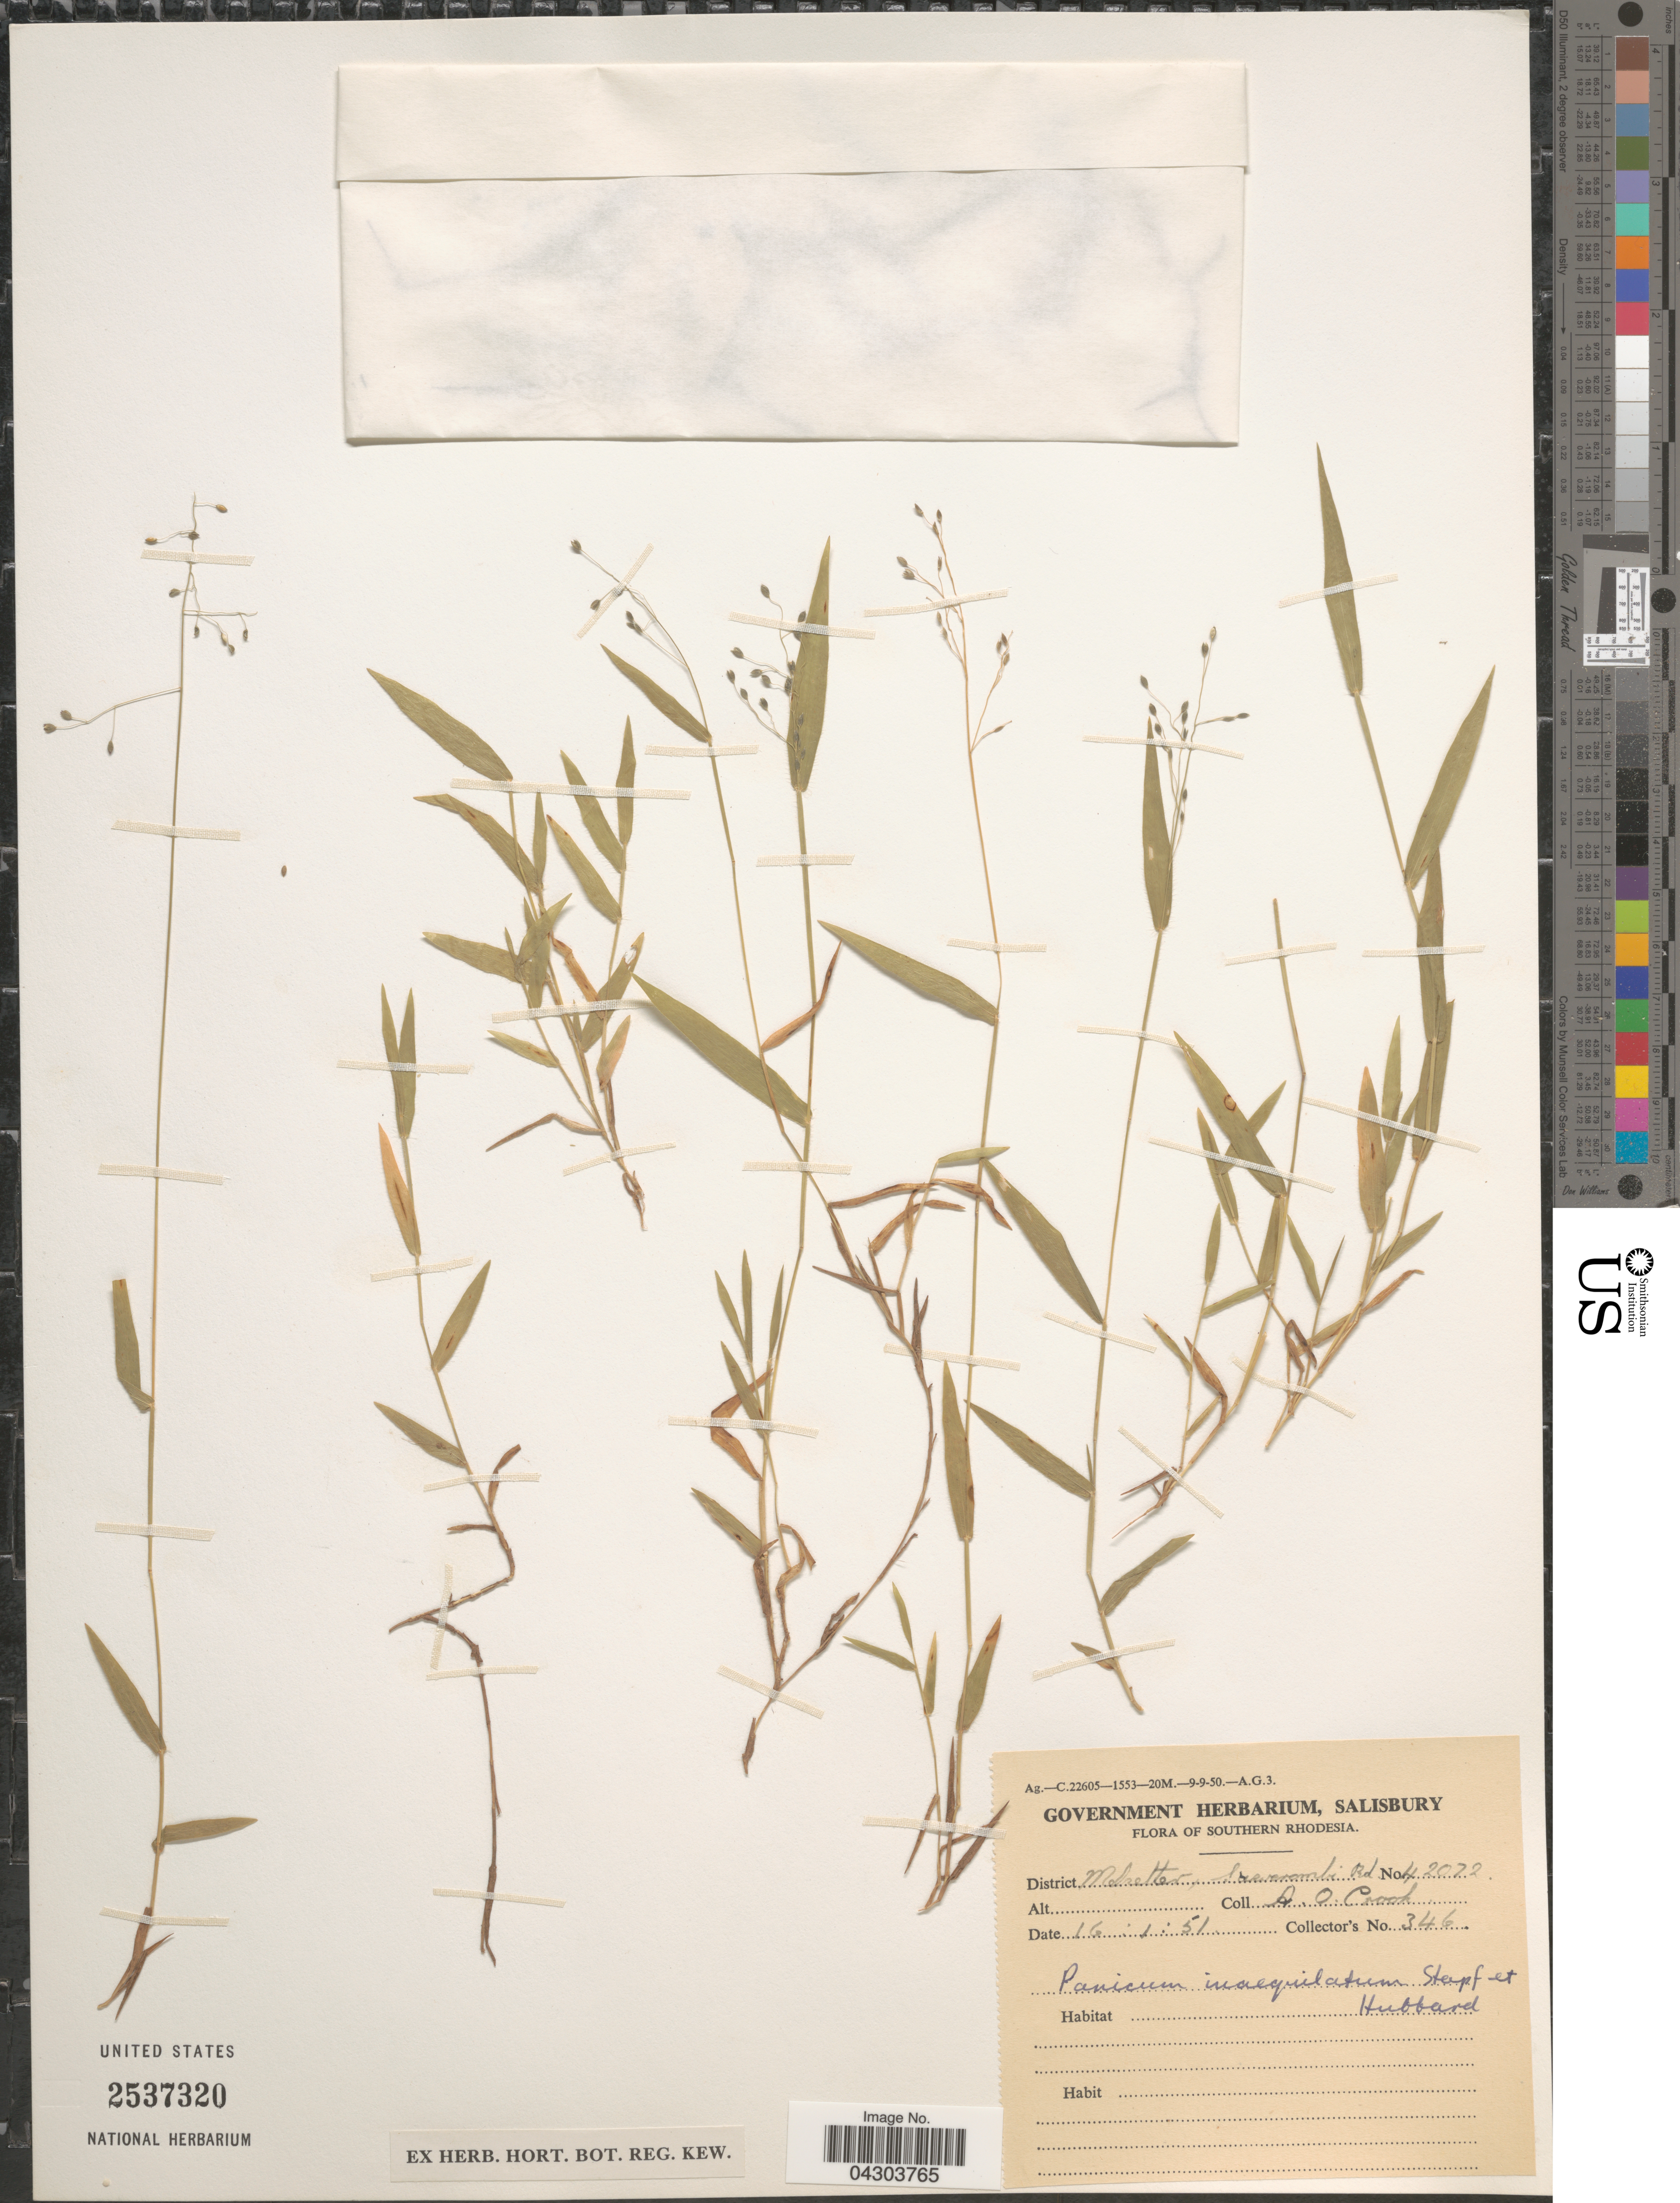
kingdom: Plantae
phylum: Tracheophyta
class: Liliopsida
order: Poales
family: Poaceae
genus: Panicum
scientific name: Panicum inaequilatum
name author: Stapf & C. E. Hubb.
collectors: A. Cook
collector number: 3469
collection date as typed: Transcribed d/m/y: 16/1/51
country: Zimbabwe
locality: Southern Rhodesia. District Melsetter, Sawerombi Rd.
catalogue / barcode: US 2537320